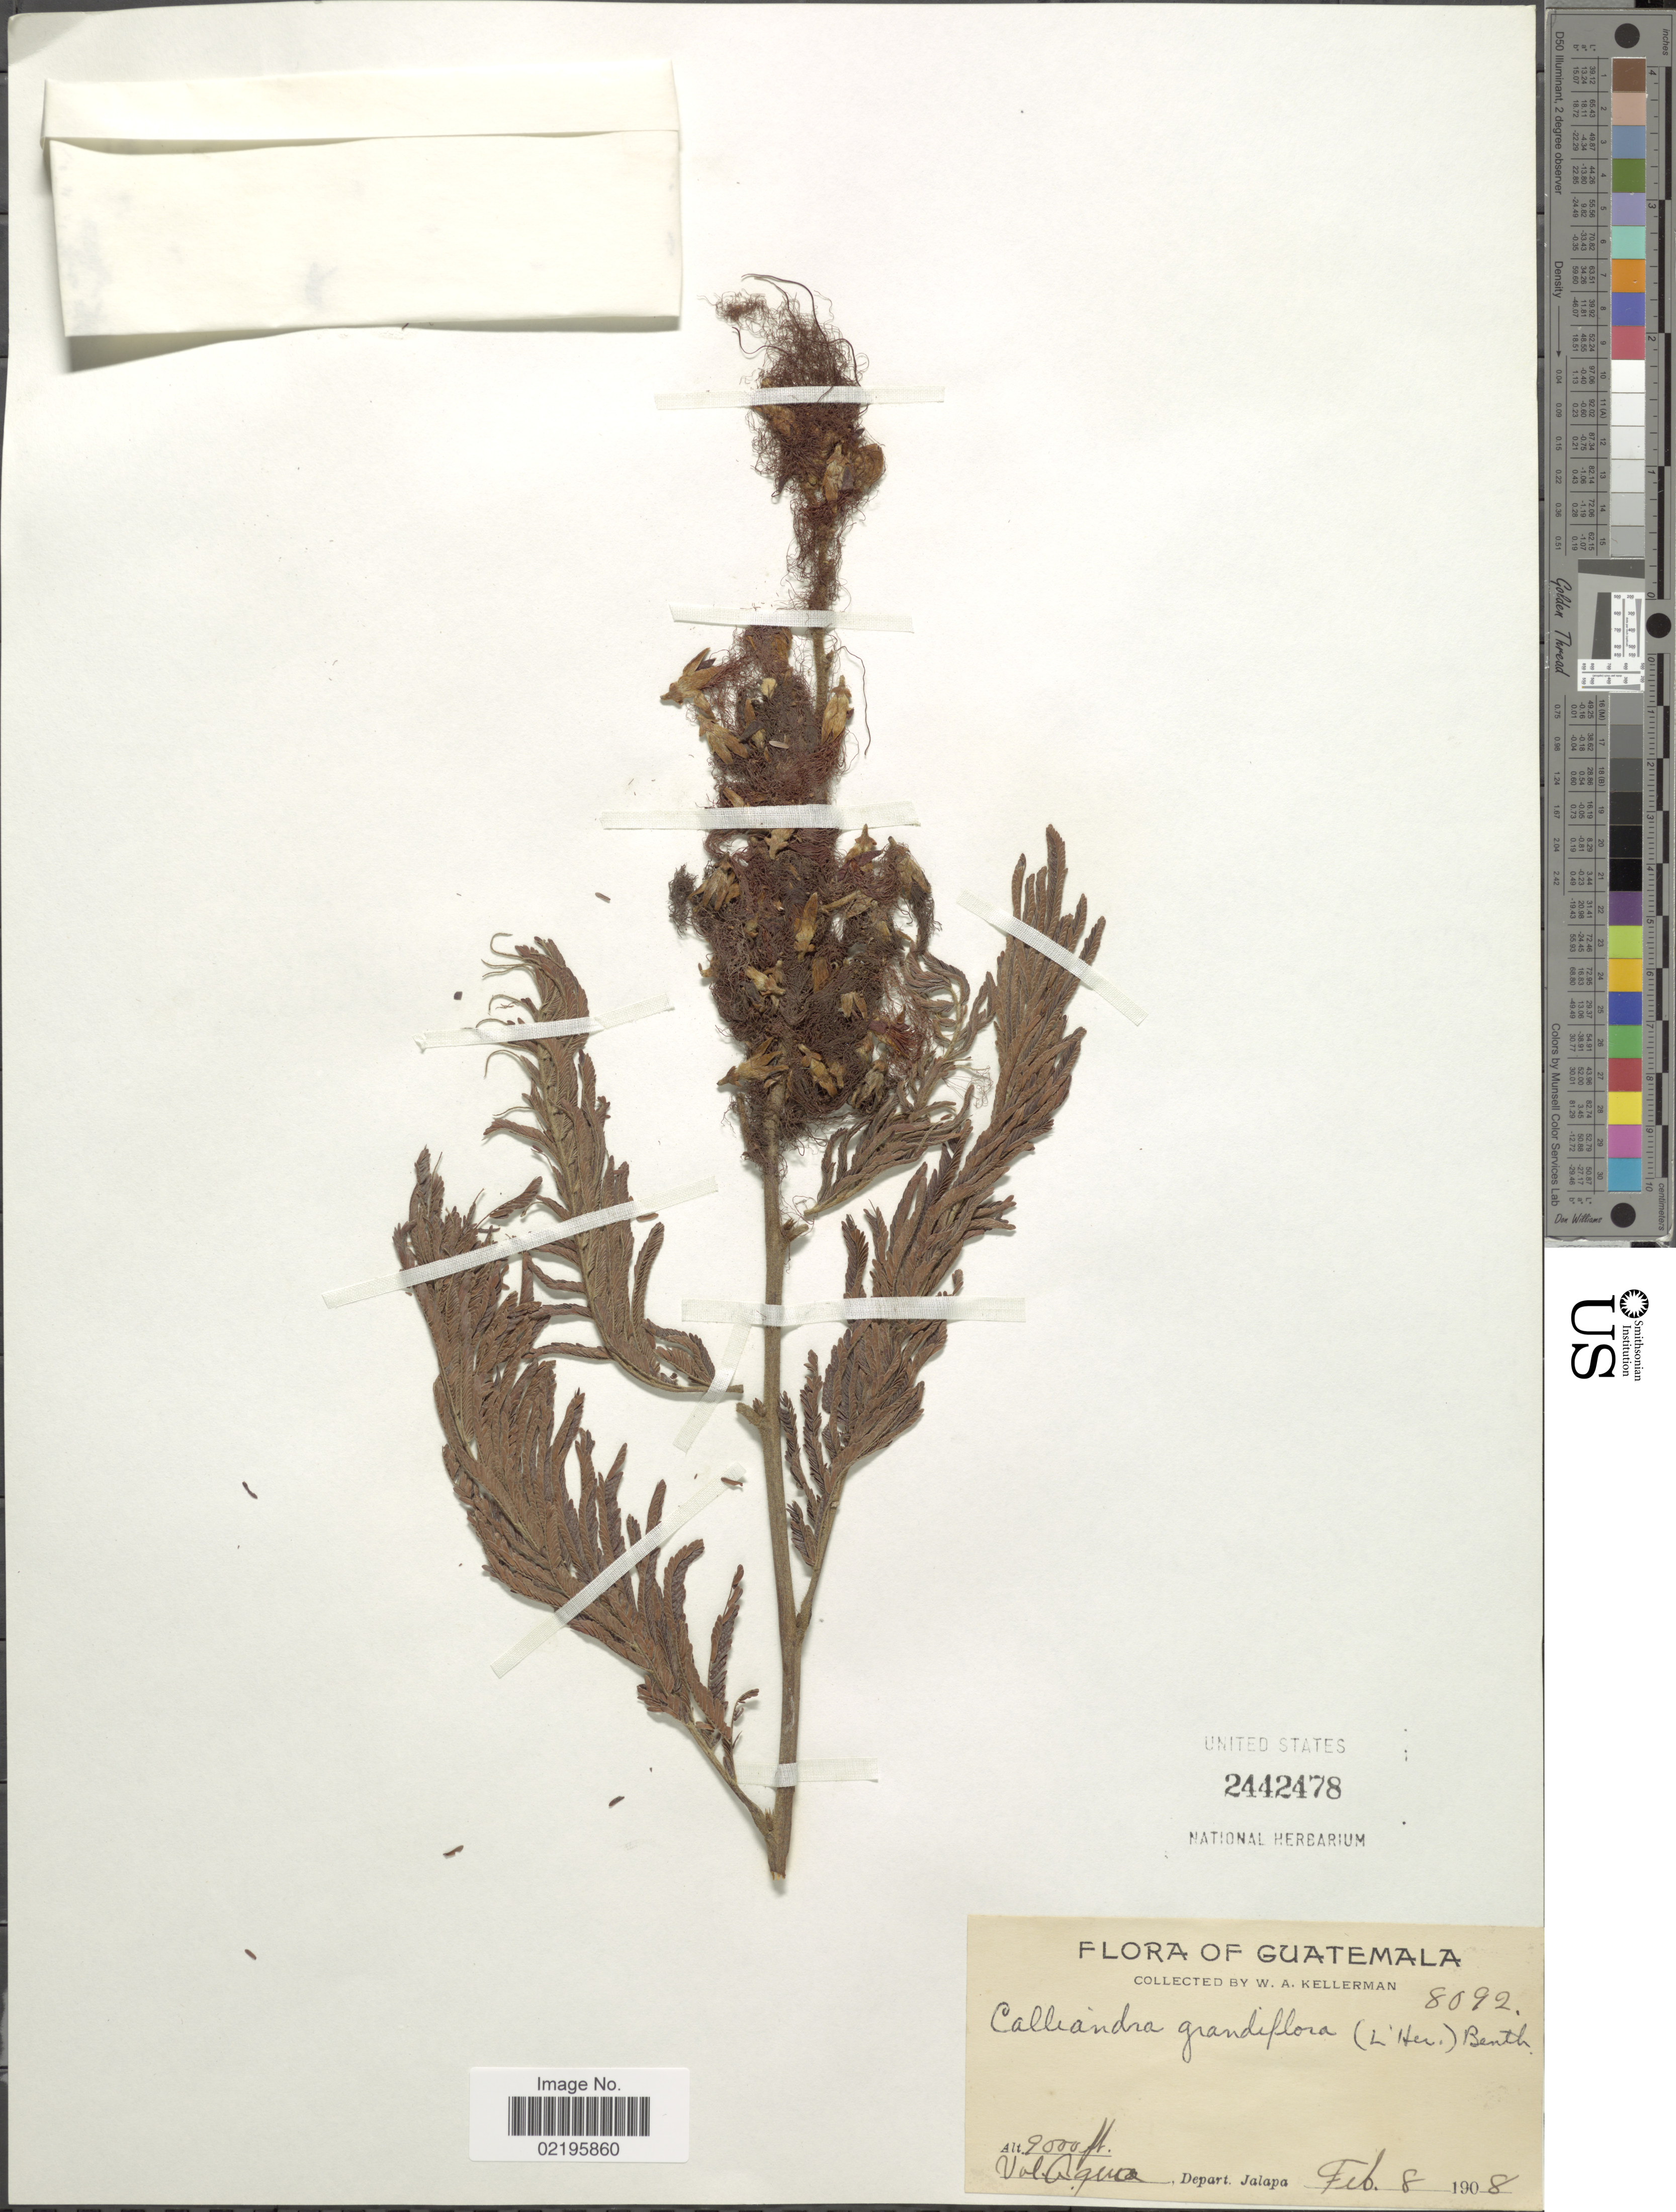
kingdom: Plantae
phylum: Tracheophyta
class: Magnoliopsida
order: Fabales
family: Fabaceae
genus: Calliandra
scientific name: Calliandra grandiflora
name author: (L'Hér.) Benth.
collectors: W. Kellerman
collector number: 8092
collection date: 1908-02-08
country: Guatemala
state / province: Jalapa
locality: Vol. Agua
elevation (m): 2743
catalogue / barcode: US 2442478